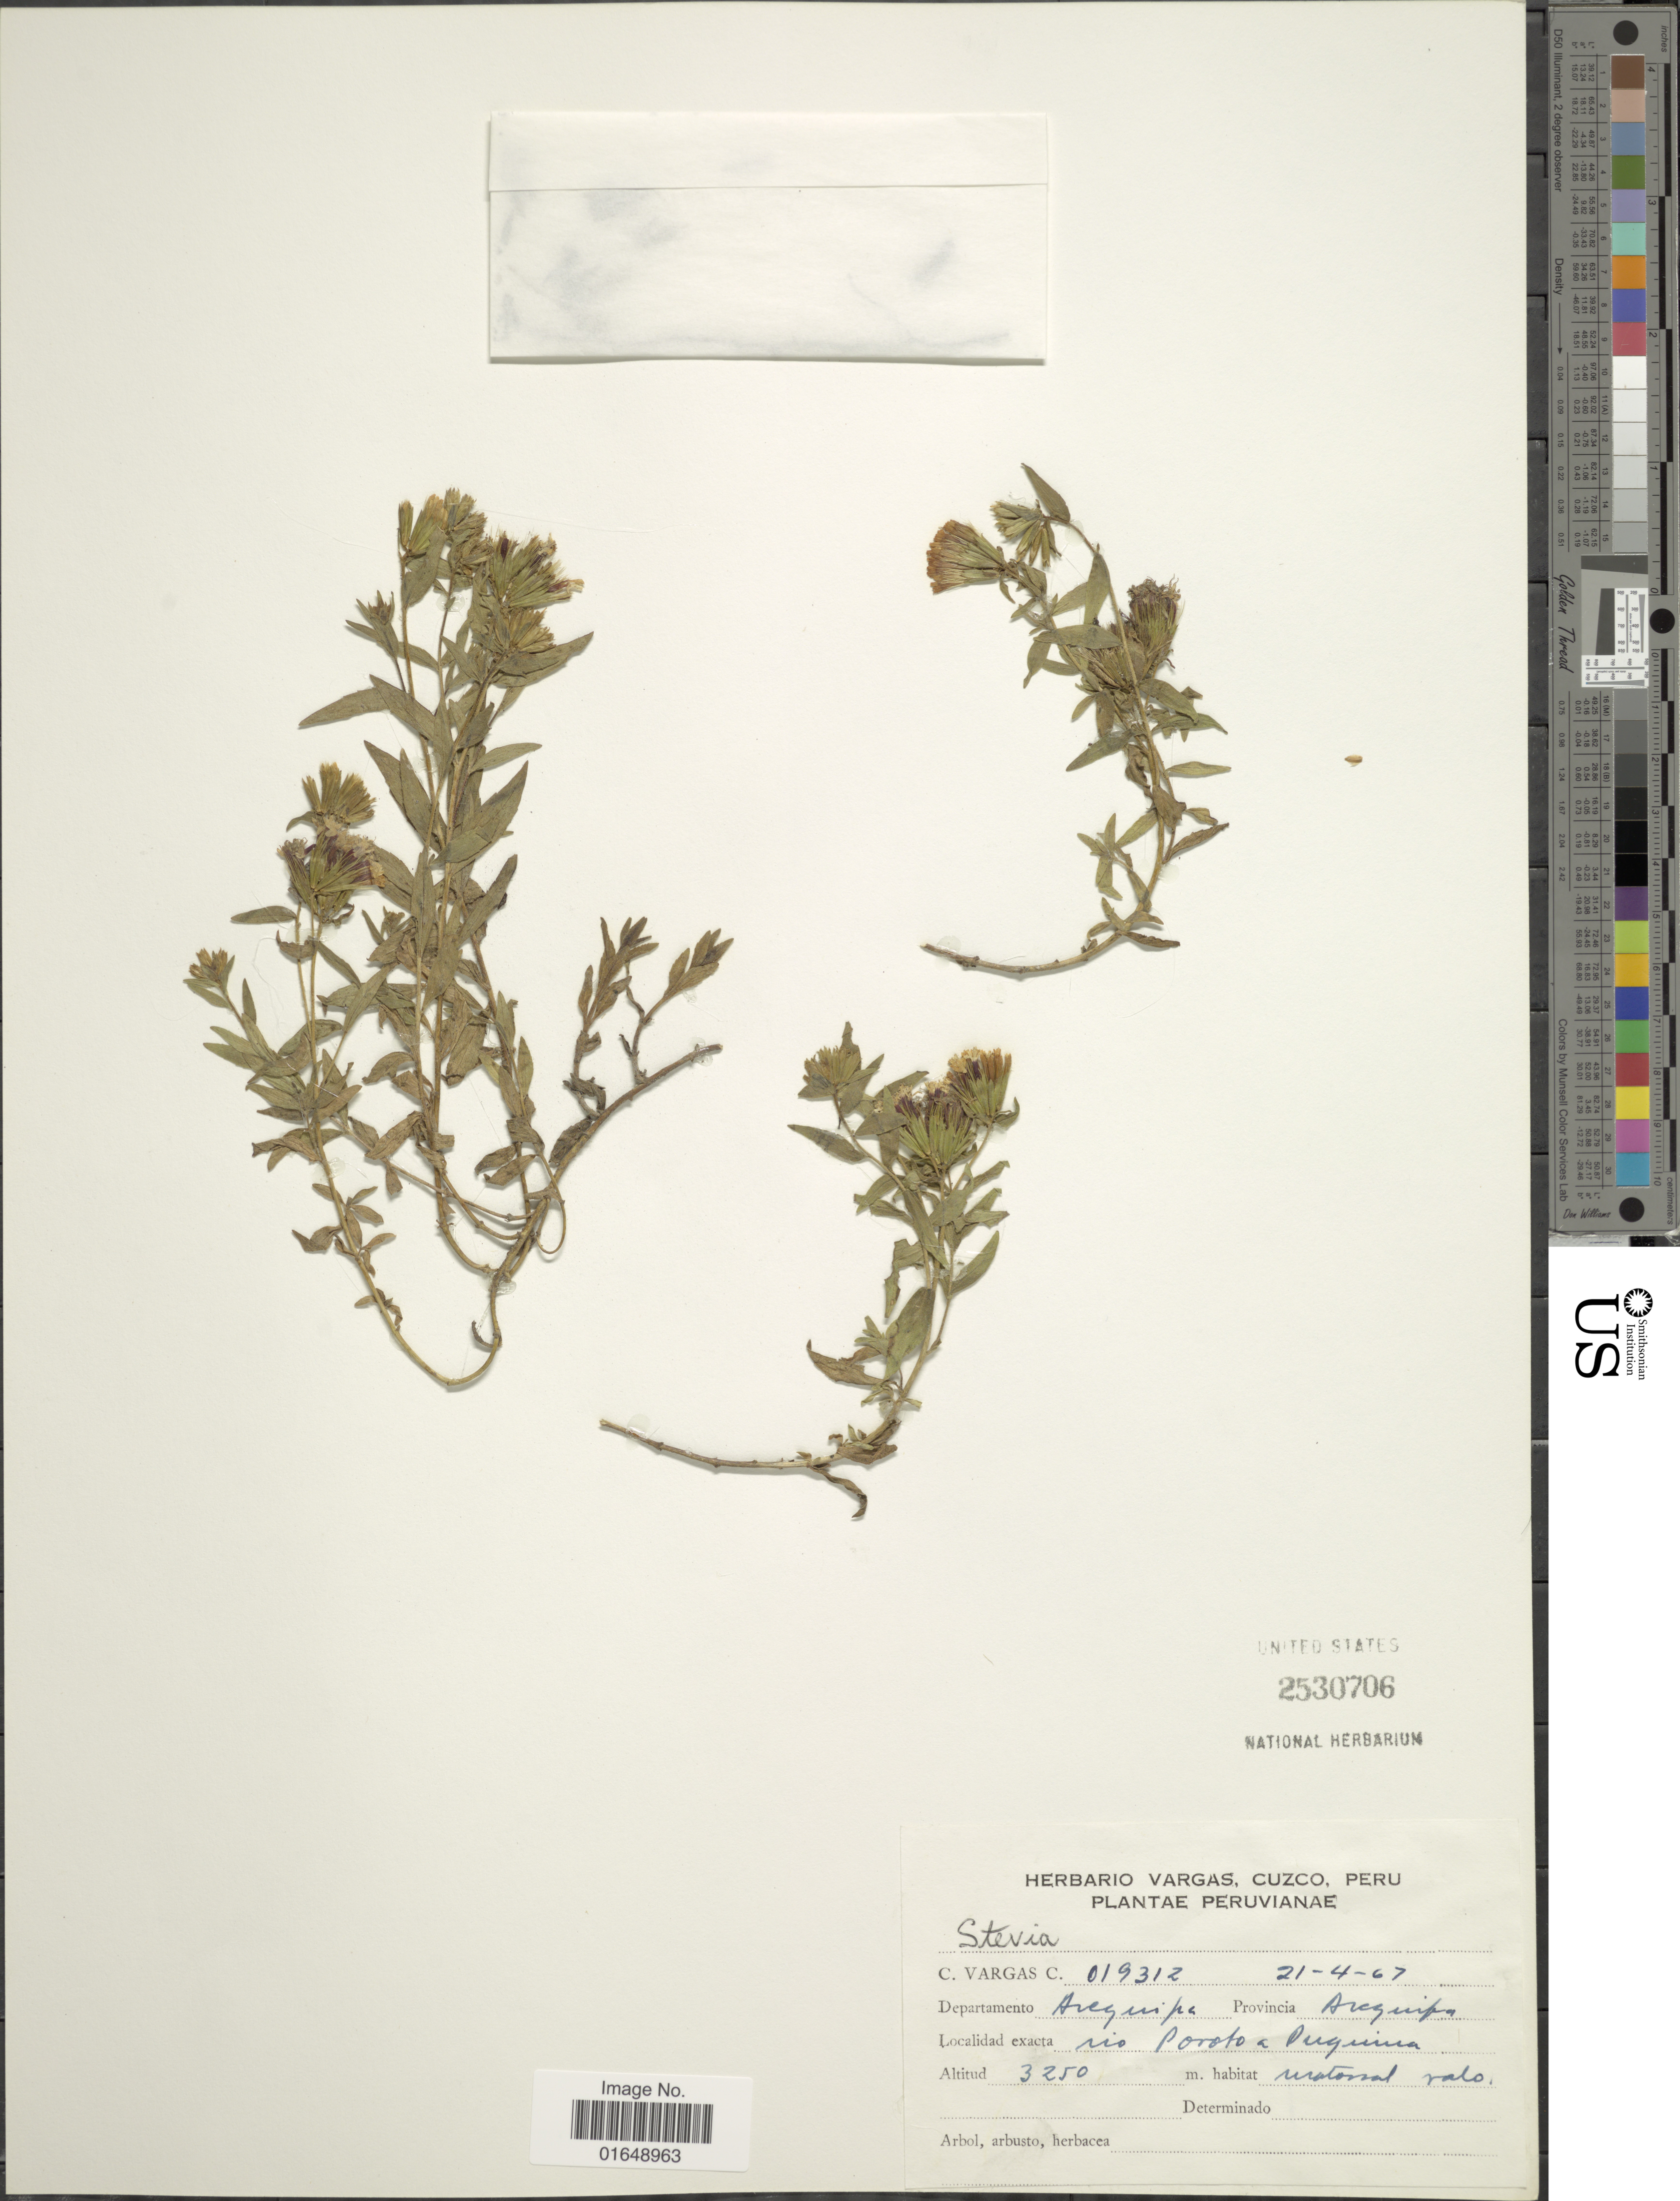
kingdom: Plantae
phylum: Tracheophyta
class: Magnoliopsida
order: Asterales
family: Asteraceae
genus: Stevia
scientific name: Stevia sp.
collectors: C. Vargas Calderón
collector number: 019312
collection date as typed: Transcribed d/m/y: 21/4/67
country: Peru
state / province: Arequipa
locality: Provincia Arequipa, rio Poroto a Puquina.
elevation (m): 3250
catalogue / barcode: US 2530706